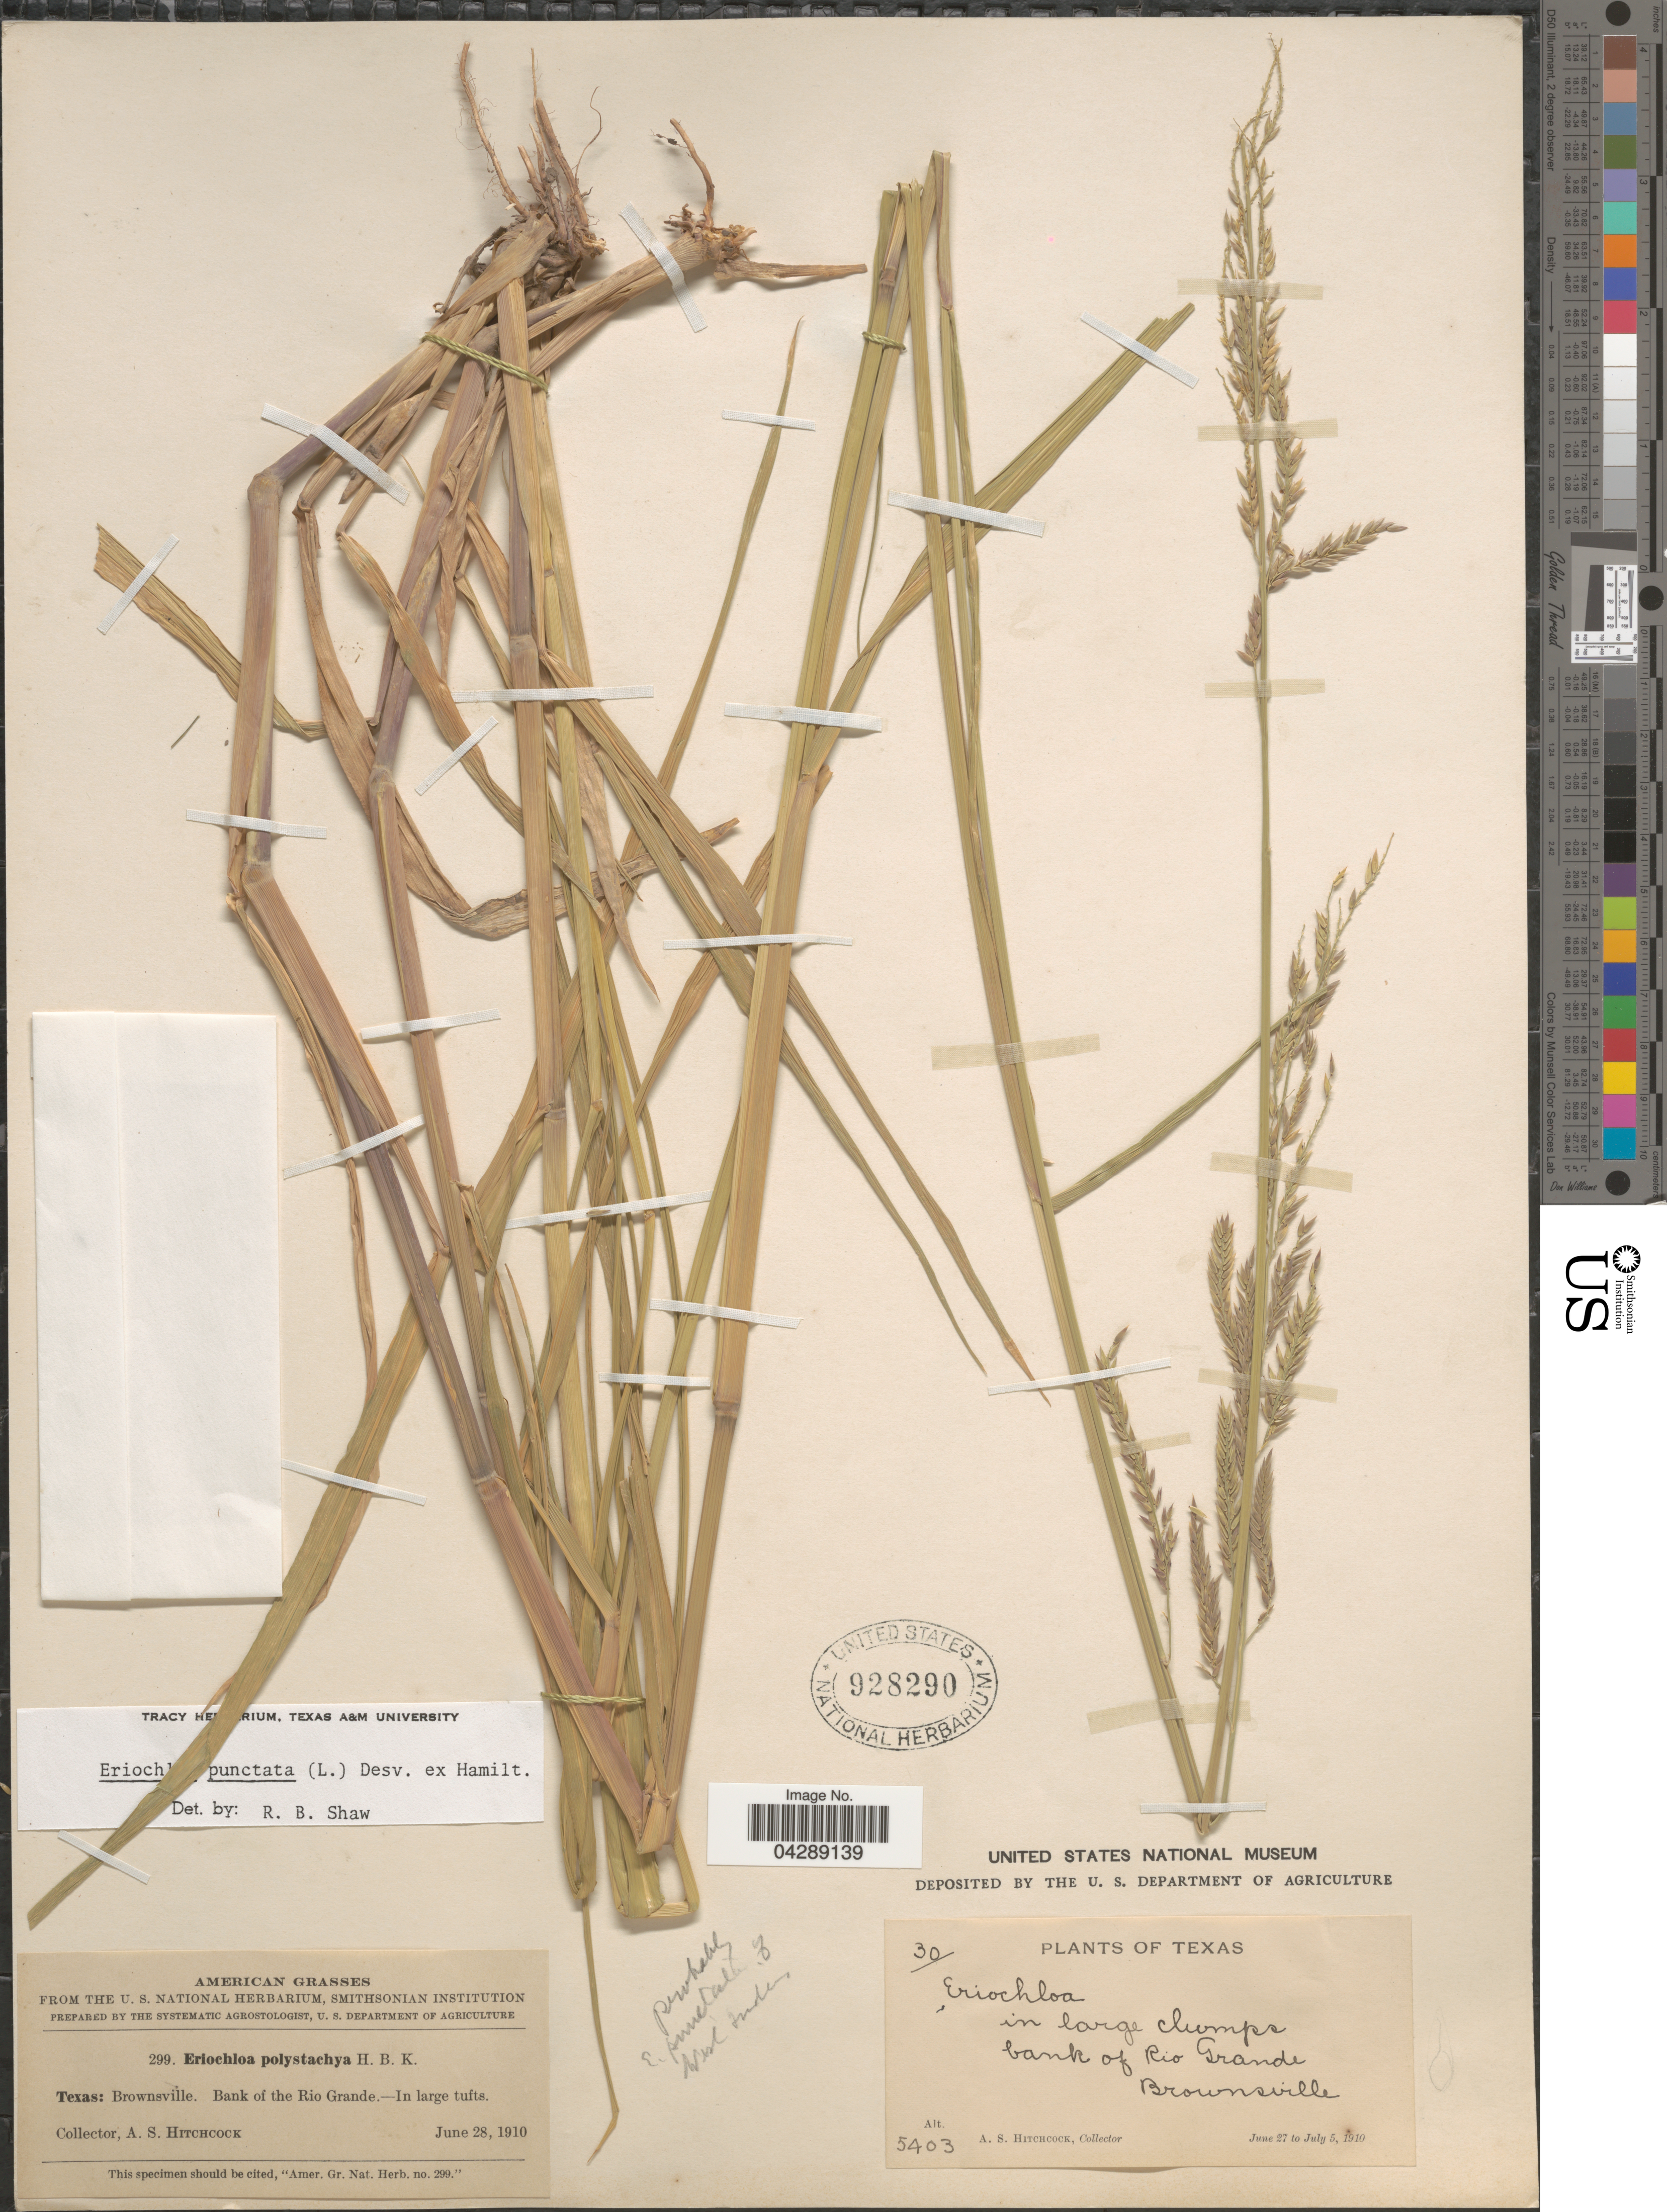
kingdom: Plantae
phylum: Tracheophyta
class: Liliopsida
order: Poales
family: Poaceae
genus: Eriochloa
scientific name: Eriochloa punctata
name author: (L.) Desv. ex Ham.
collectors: A. S. Hitchcock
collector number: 5403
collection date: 1910-06-27/1910-07-05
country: United States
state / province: Texas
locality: In large clumps bank of Rio Grande, Brownsville.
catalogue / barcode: US 928290